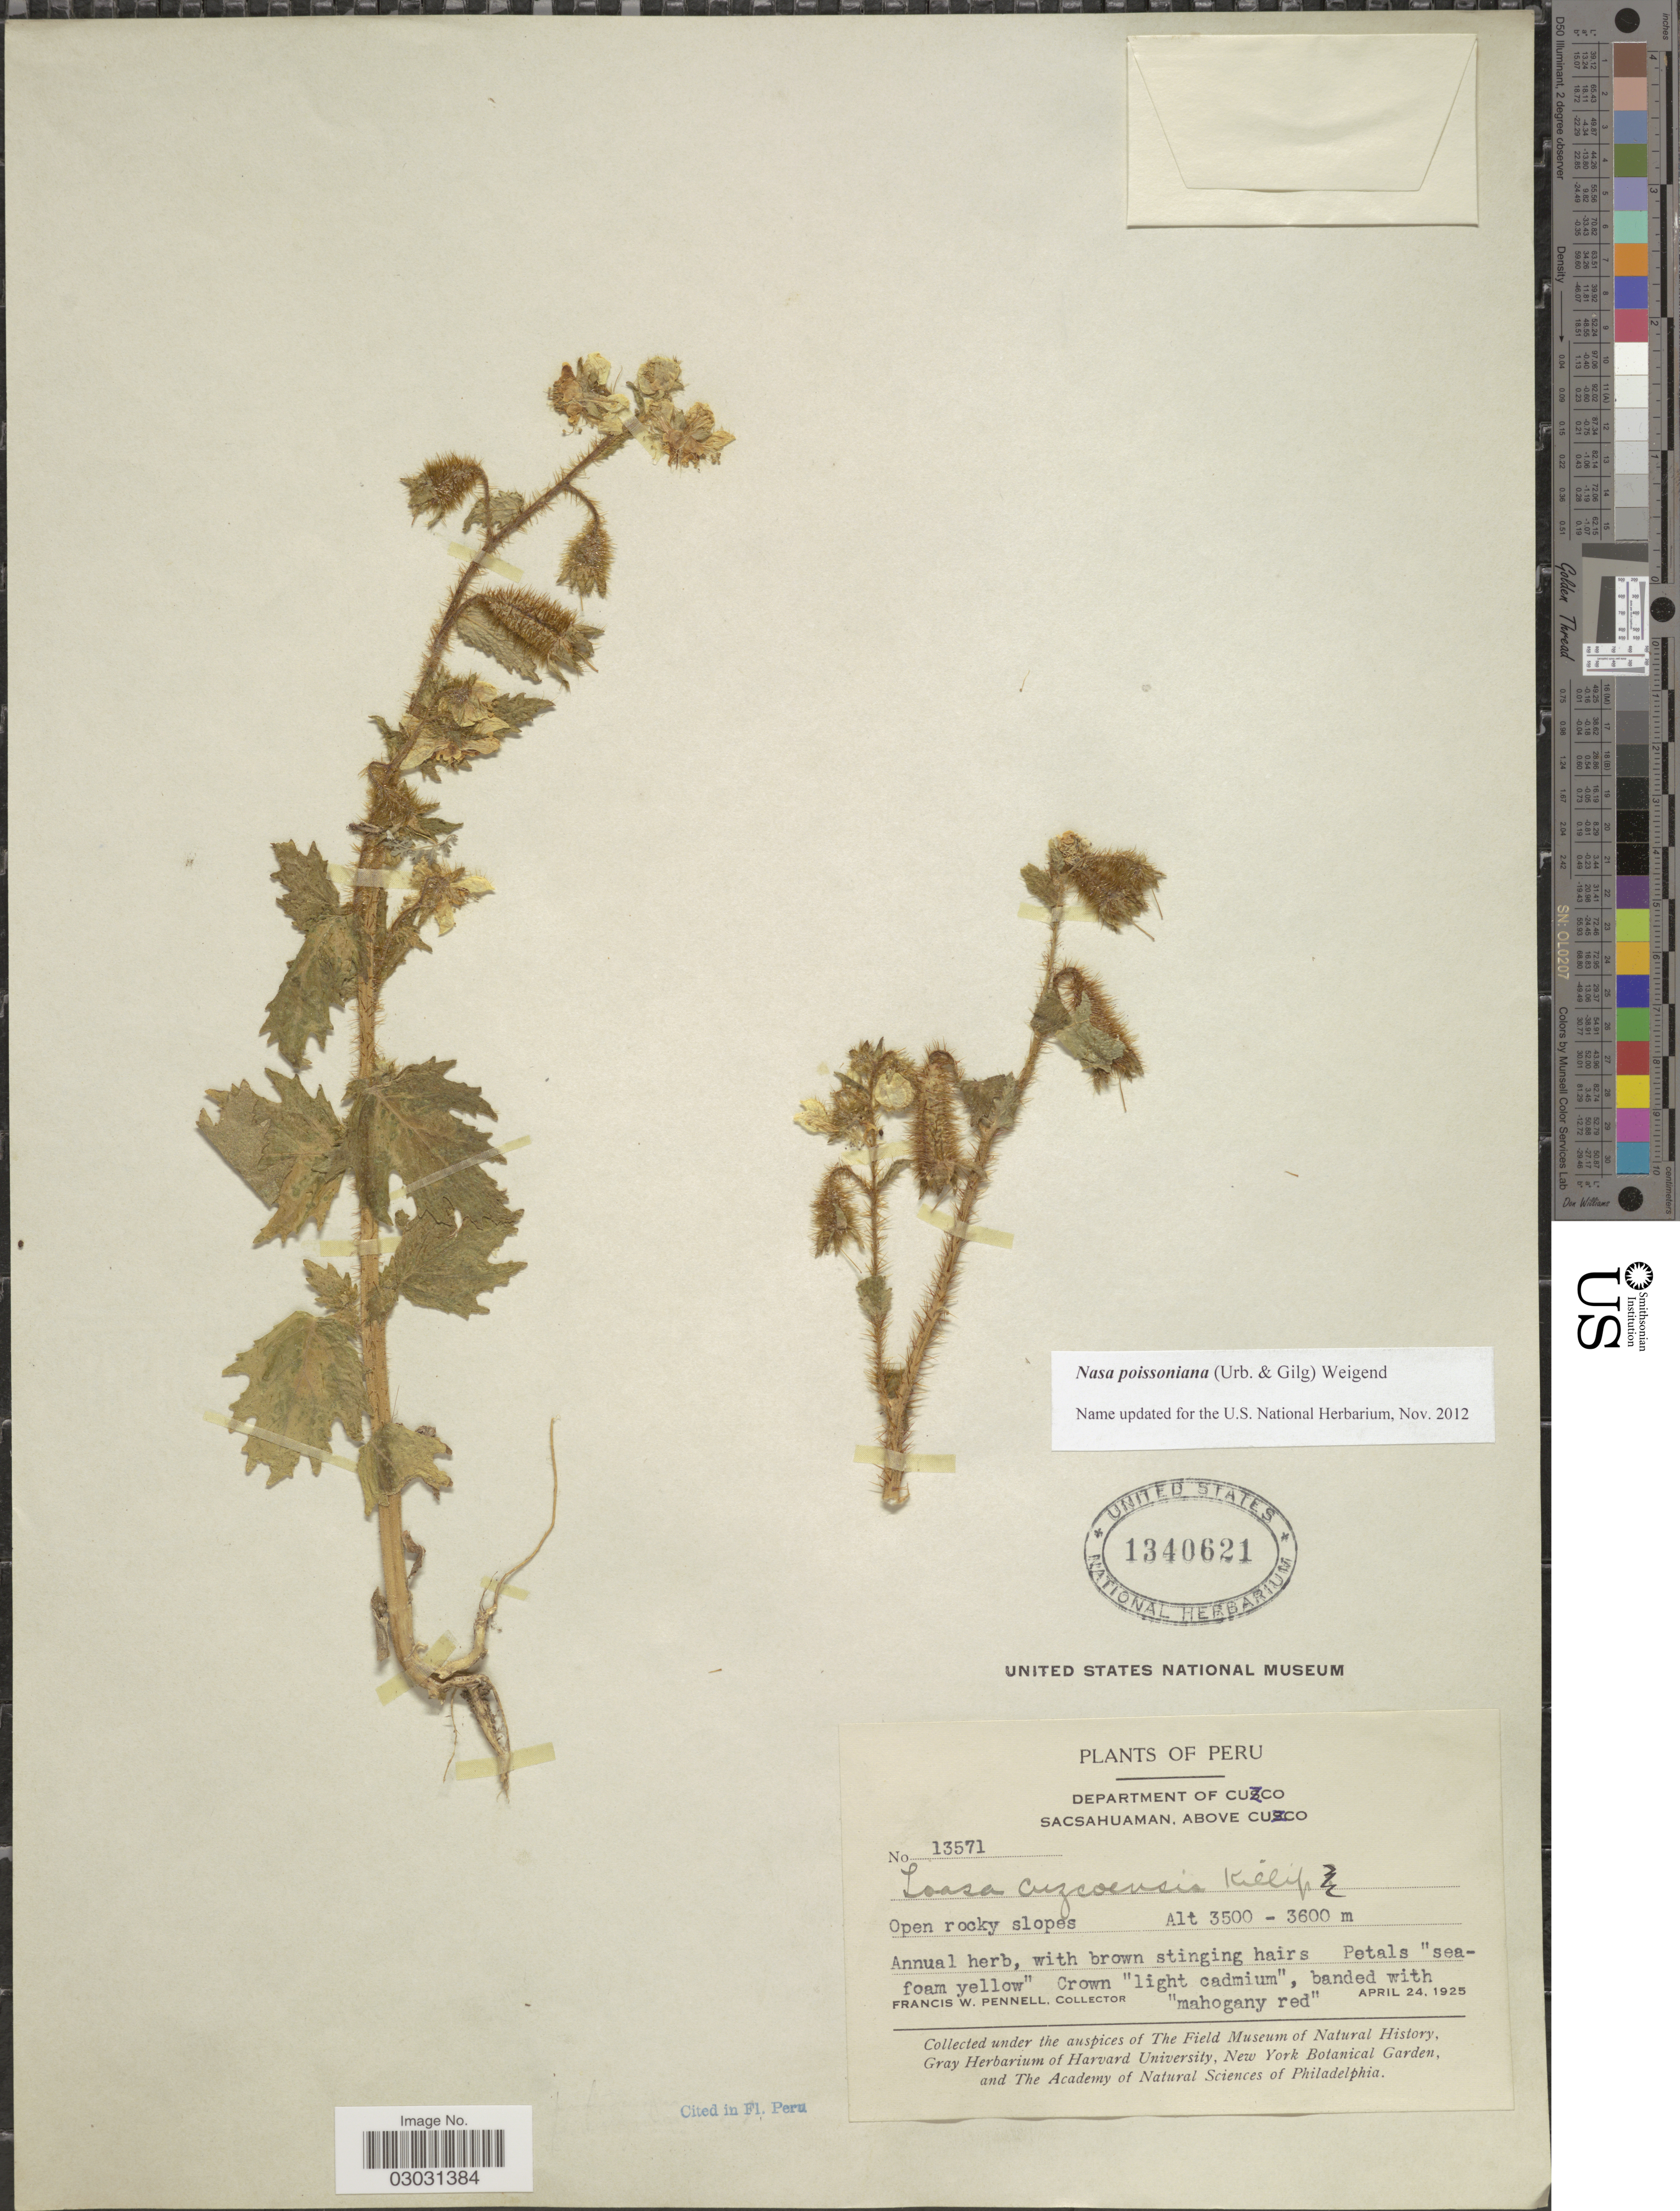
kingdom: Plantae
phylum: Tracheophyta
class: Magnoliopsida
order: Cornales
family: Loasaceae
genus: Nasa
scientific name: Nasa poissoniana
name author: (Urb. & Gilg) Weigend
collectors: F. W. Pennell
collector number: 13571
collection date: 1925-04-24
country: Peru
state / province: Cusco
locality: Department of Cuzco. Sacsahuaman, above Cuzco.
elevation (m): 3500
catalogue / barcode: US 1340621